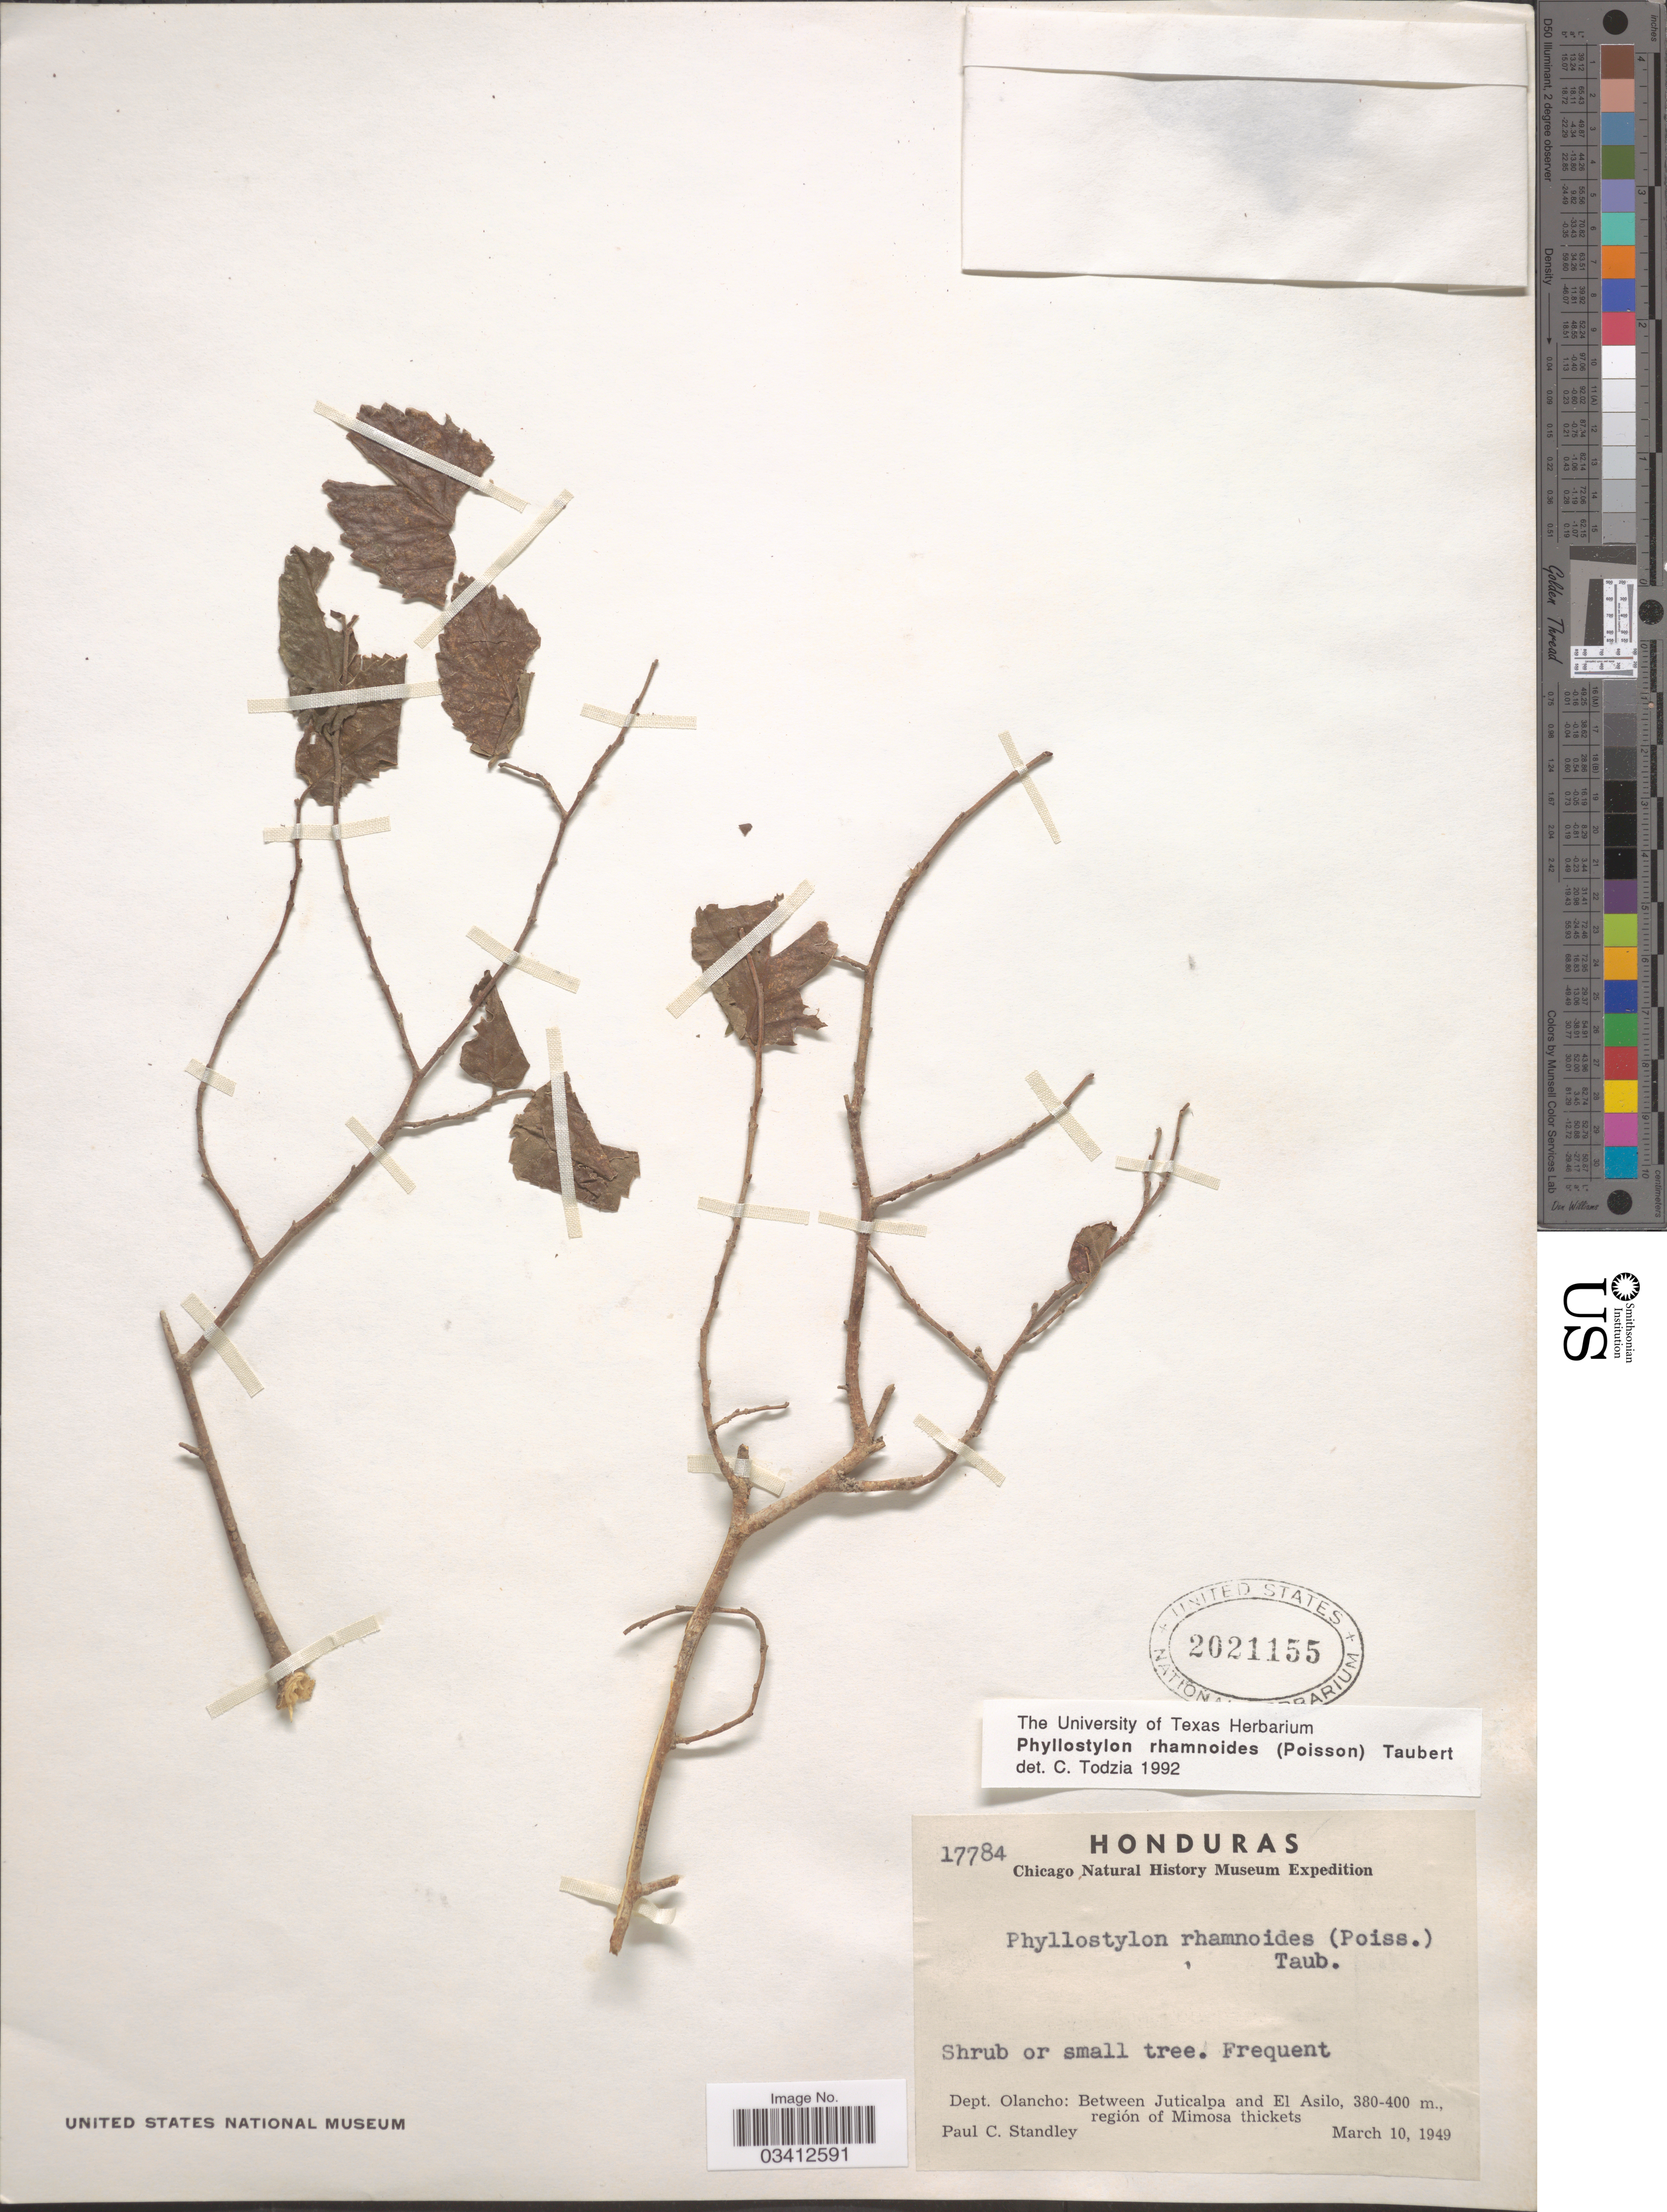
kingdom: Plantae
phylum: Tracheophyta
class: Magnoliopsida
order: Rosales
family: Ulmaceae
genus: Phyllostylon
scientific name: Phyllostylon rhamnoides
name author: (J. Poiss.) Taub.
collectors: P. C. Standley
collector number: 17784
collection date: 1949-03-10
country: Honduras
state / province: Olancho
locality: Dept. Olancho: Between Juticalpa and El Asilo, región of Mimosa thickets.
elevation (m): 380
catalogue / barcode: US 2021155